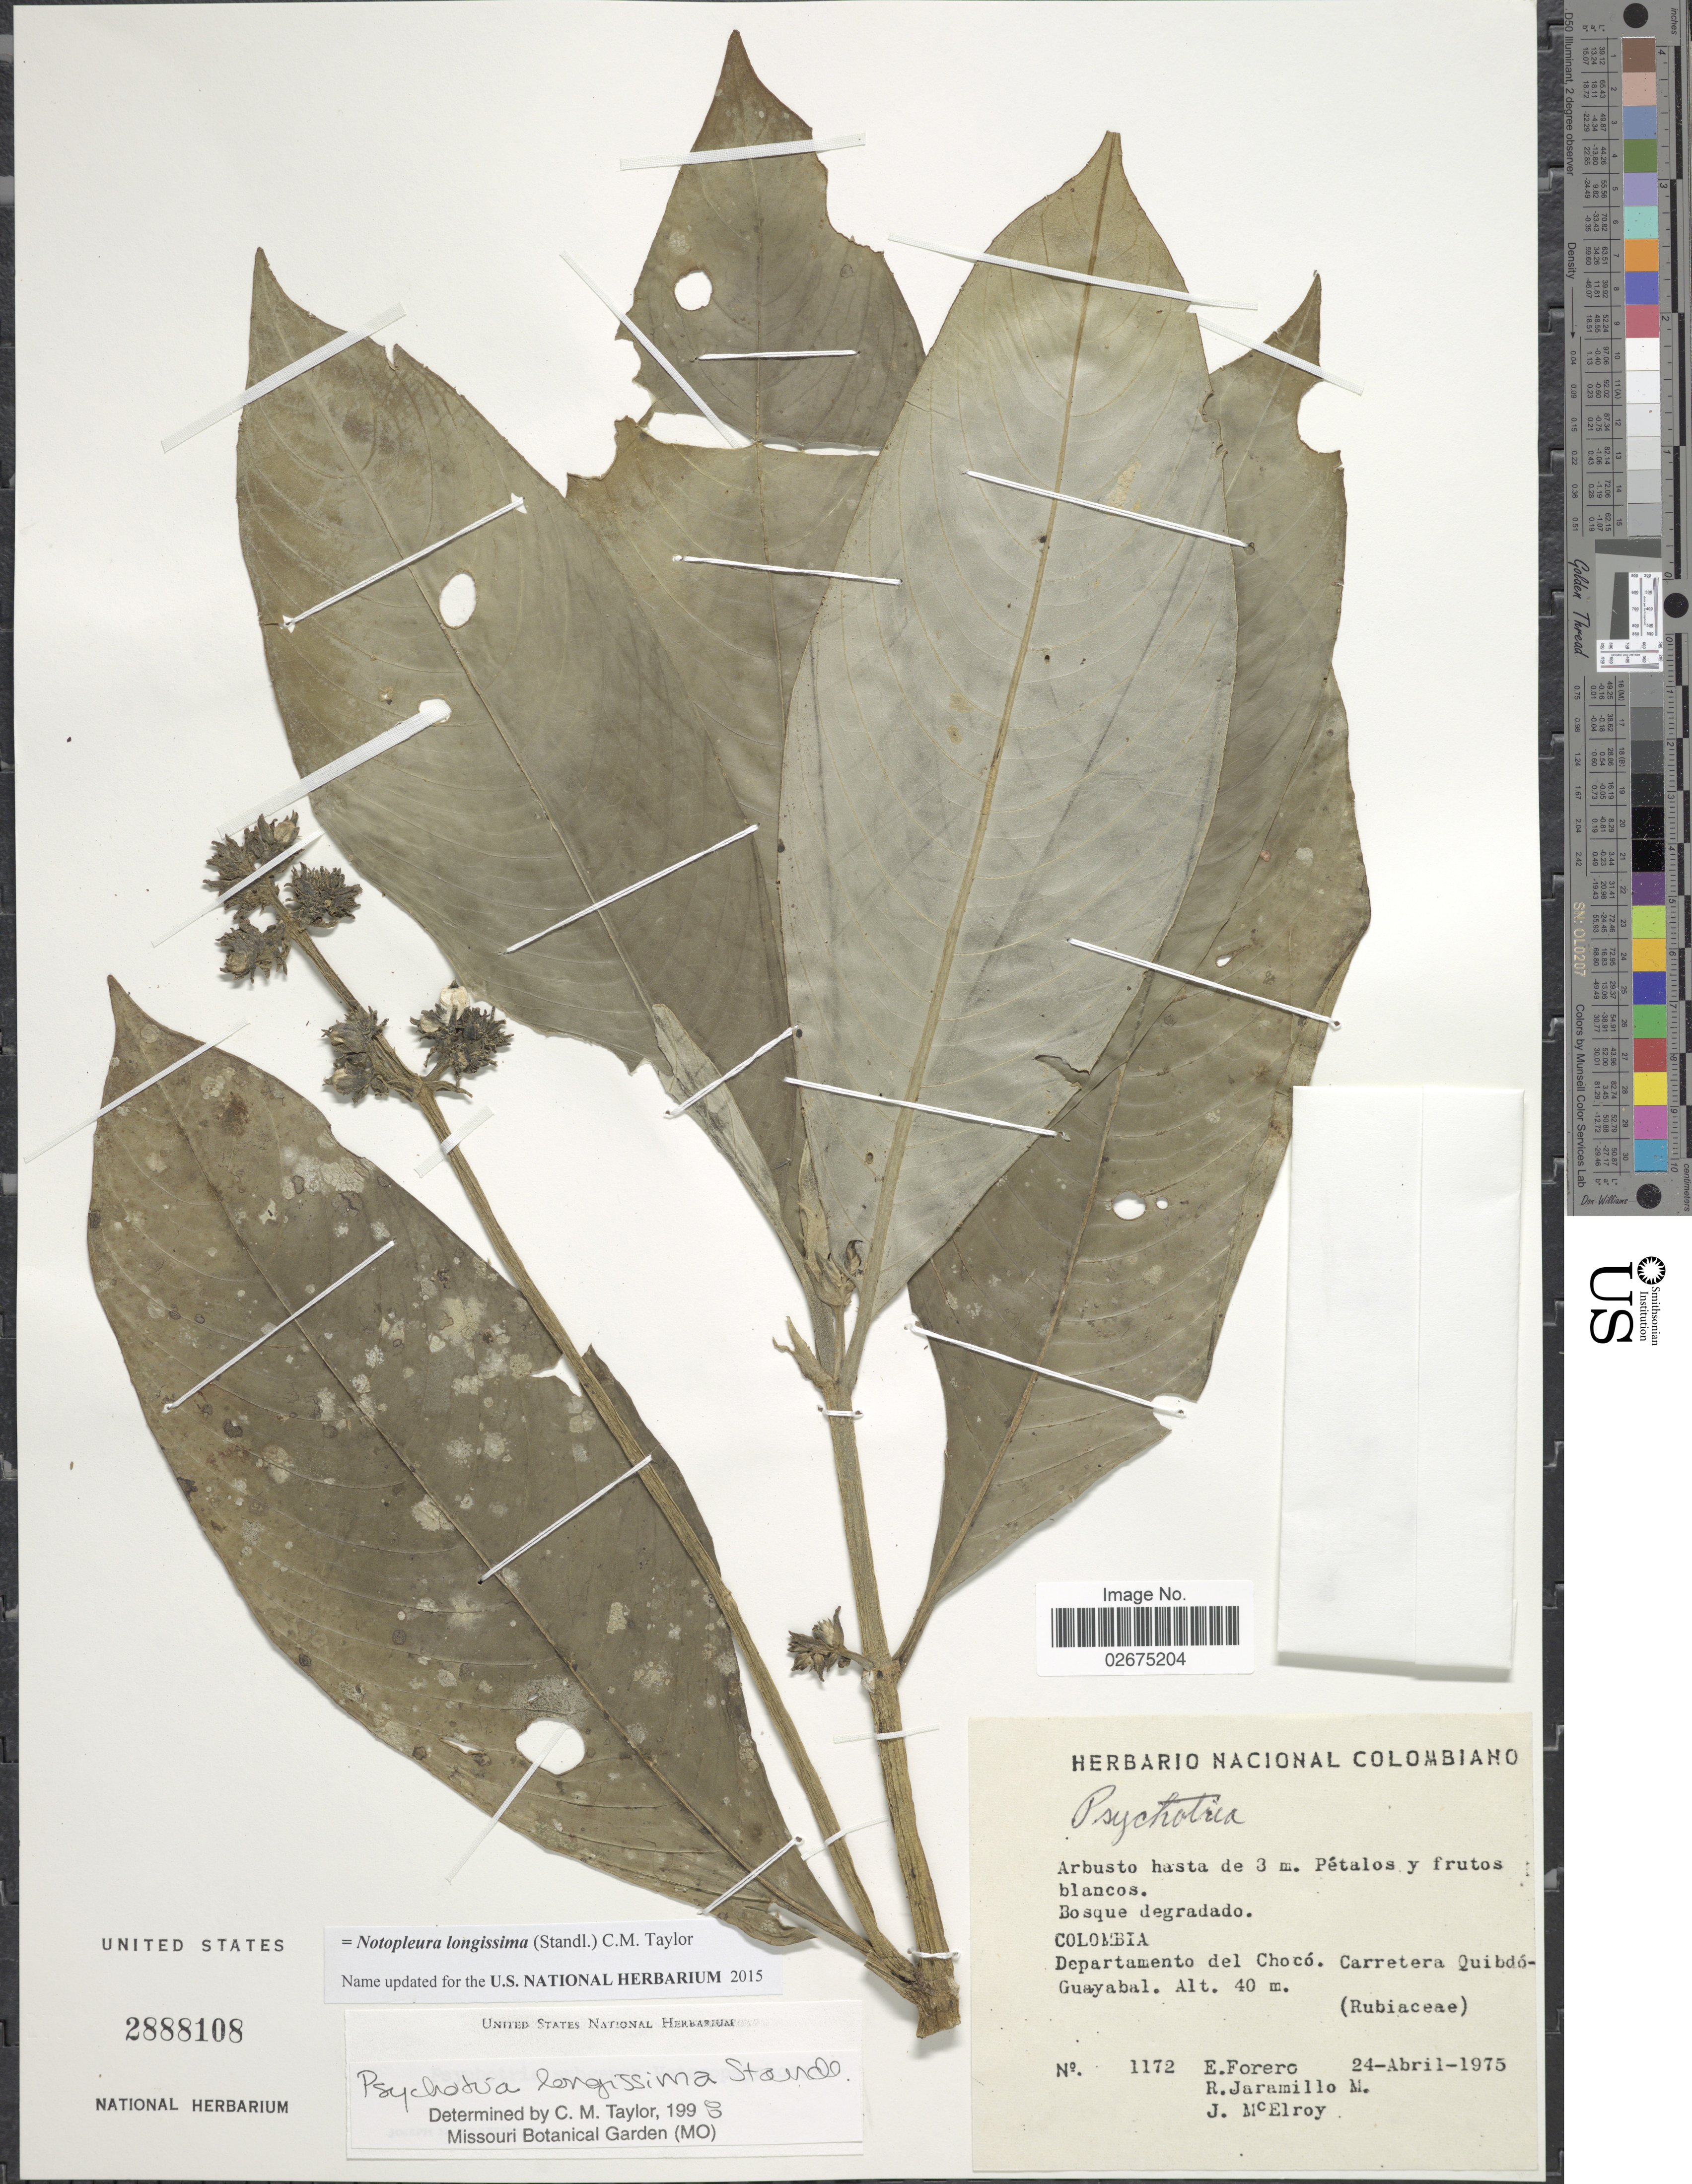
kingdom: Plantae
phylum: Tracheophyta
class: Magnoliopsida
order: Gentianales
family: Rubiaceae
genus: Notopleura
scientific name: Notopleura longissima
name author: Bremek.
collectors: E. Forero, R. Jaramillo M. & J. B. McElroy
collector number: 1172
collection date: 1975-04-24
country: Colombia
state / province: Chocó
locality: Carretera Quibdo-Guayabal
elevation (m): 40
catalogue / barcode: US 2888108